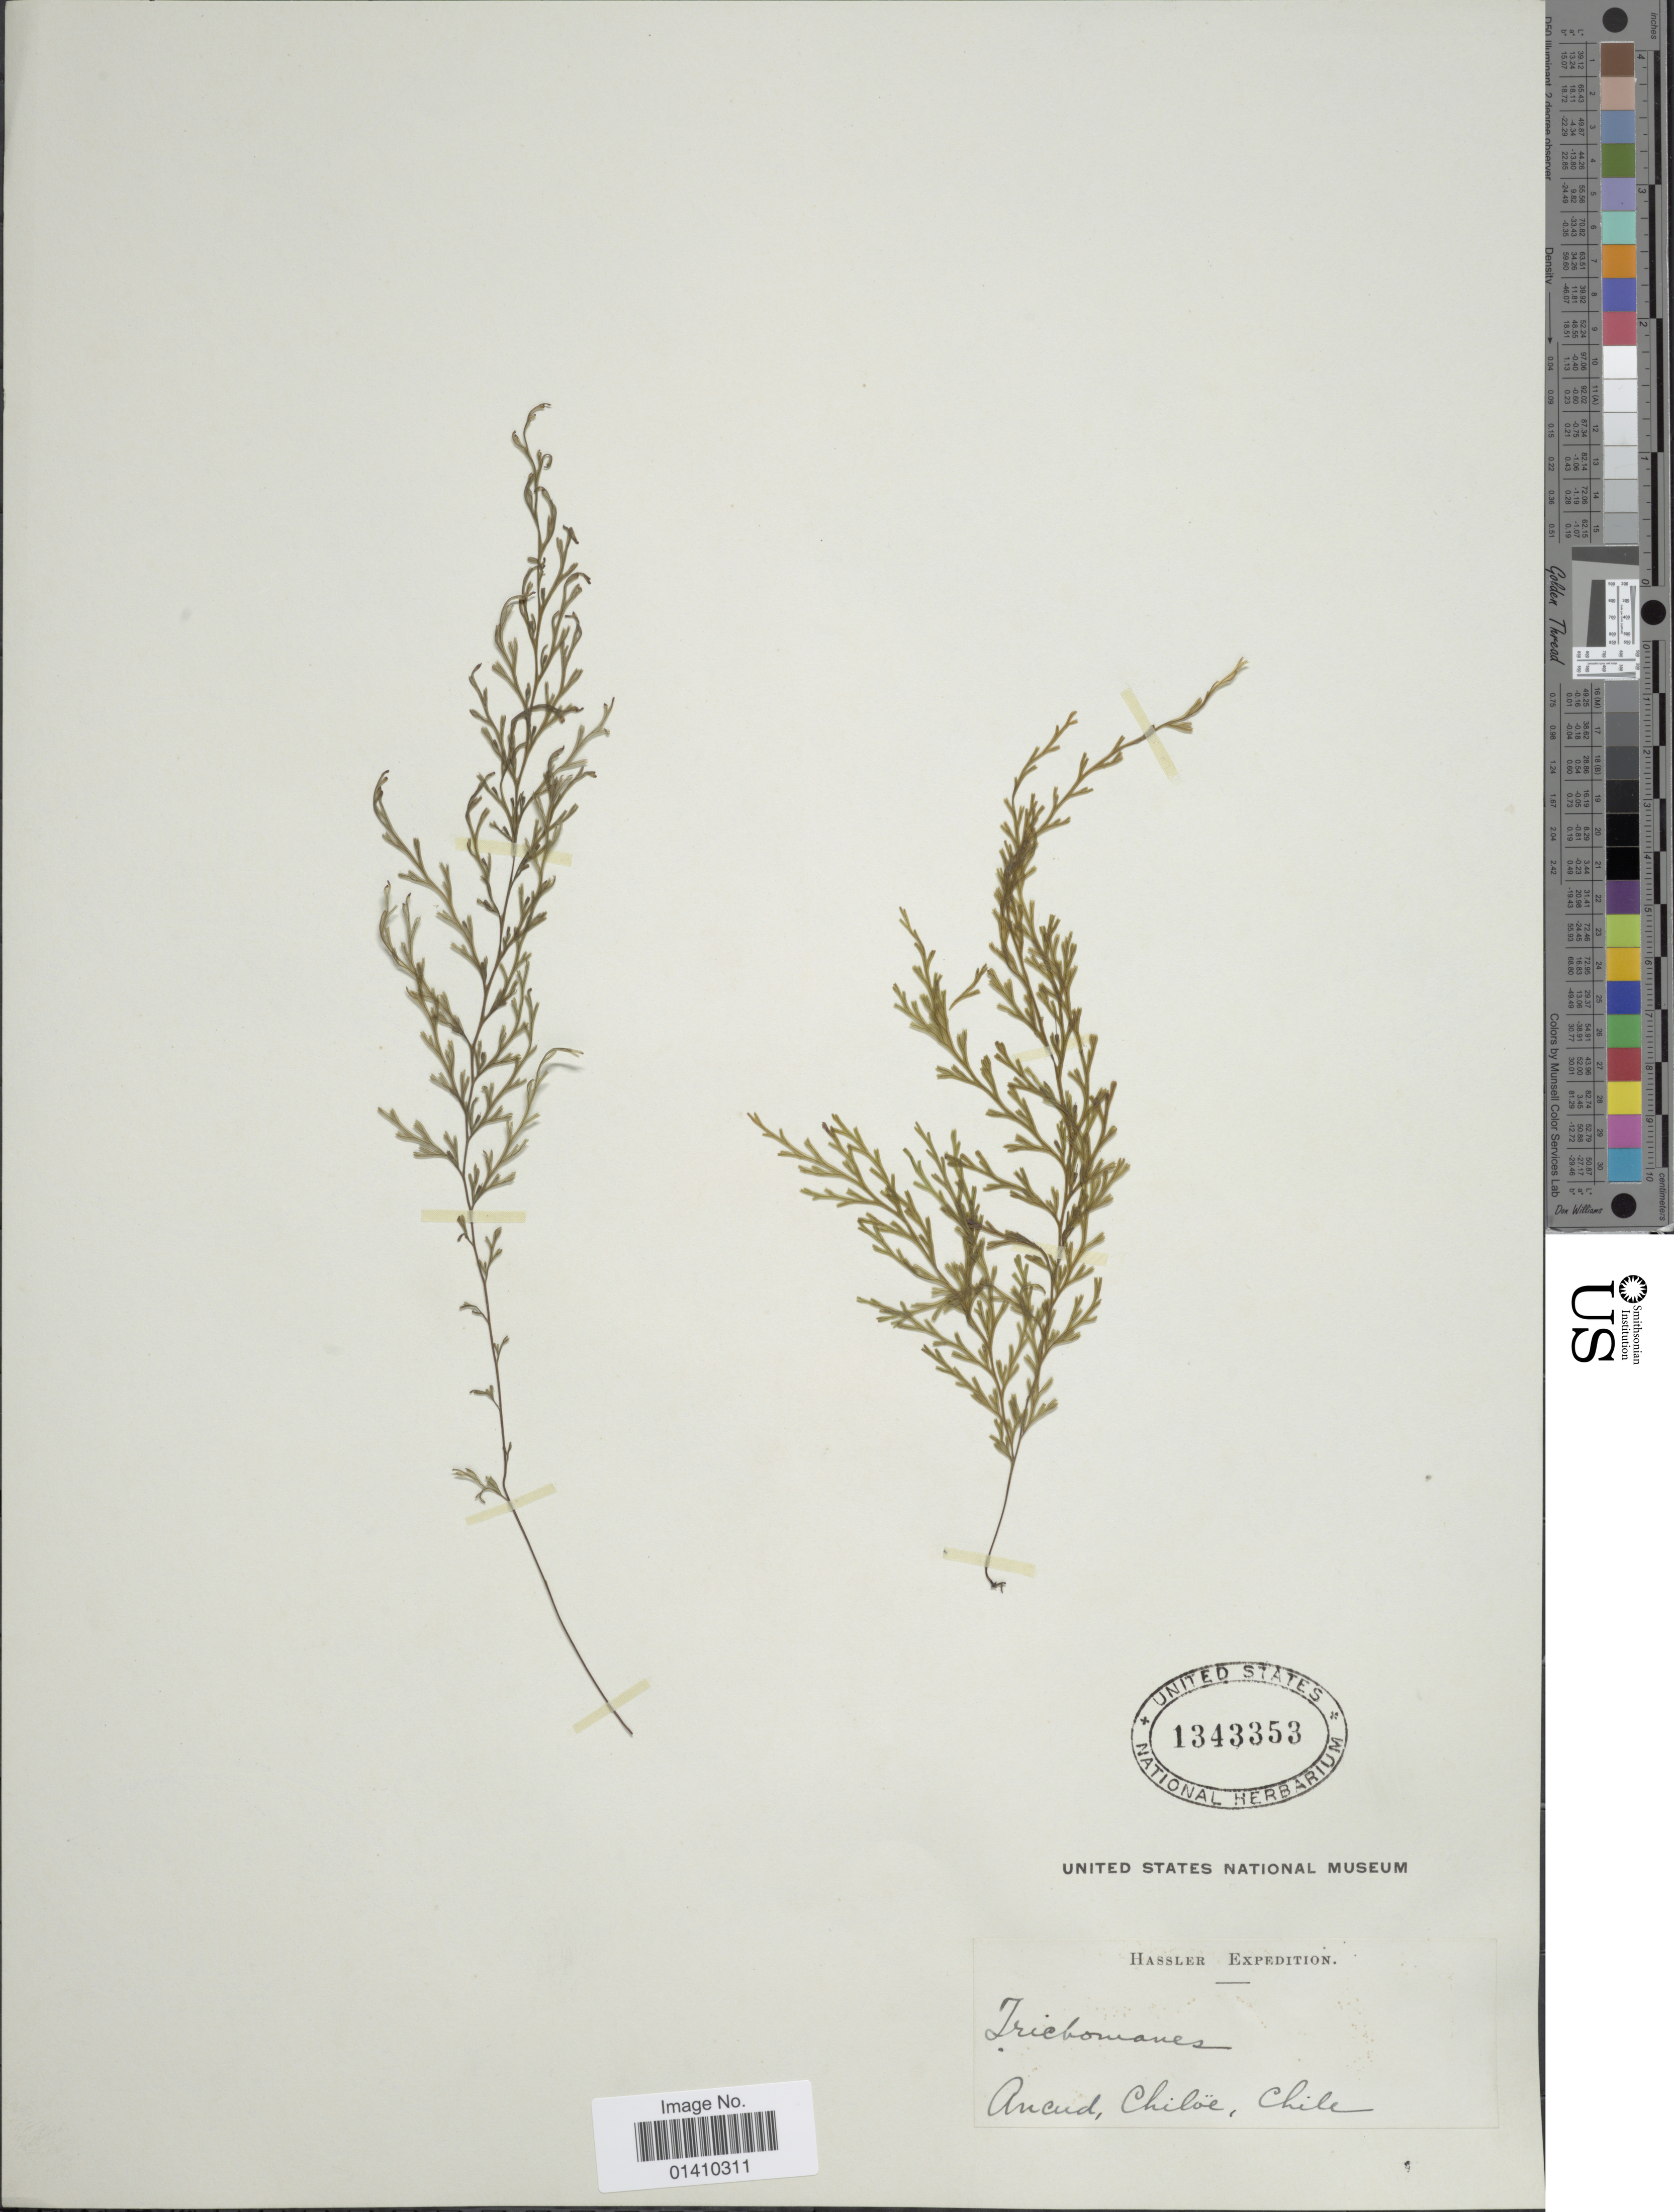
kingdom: Plantae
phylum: Tracheophyta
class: Polypodiopsida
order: Hymenophyllales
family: Hymenophyllaceae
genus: Polyphlebium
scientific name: Polyphlebium exsectum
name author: (Kunze) Ebihara & Dubuisson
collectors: Hassler Exped.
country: Chile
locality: Chiloe, Ancud.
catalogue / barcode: US 1343353